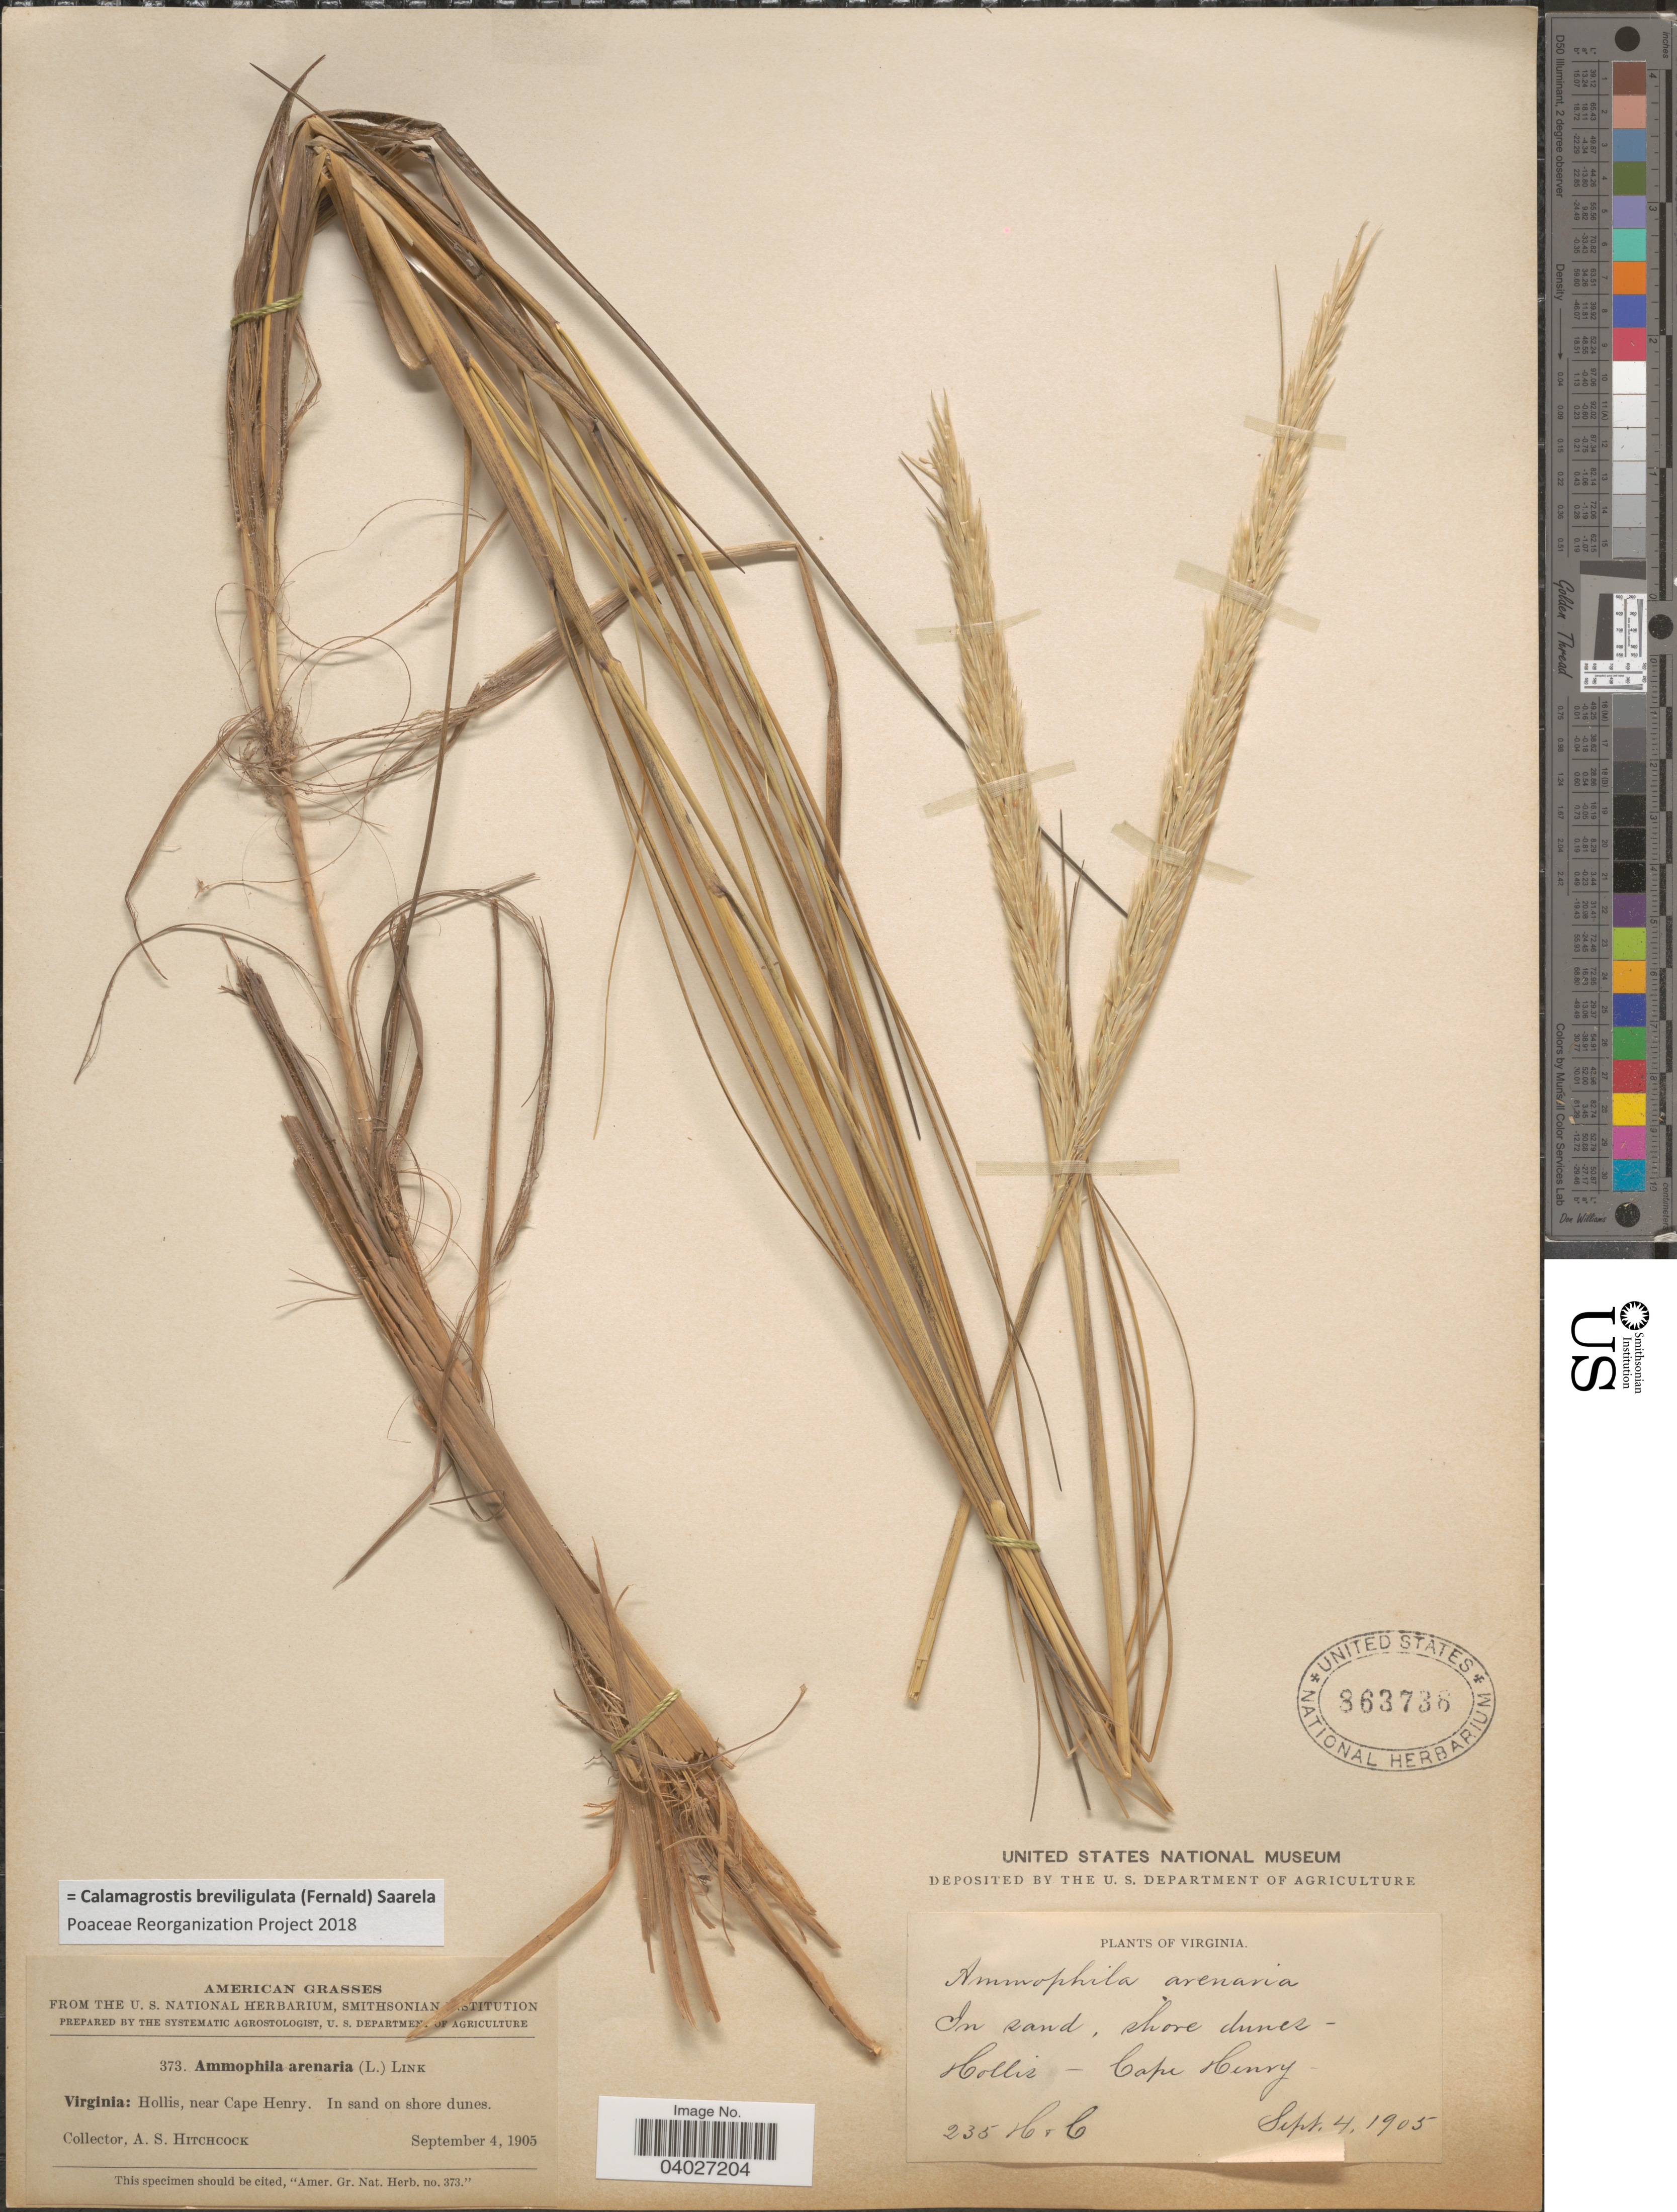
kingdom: Plantae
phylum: Tracheophyta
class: Liliopsida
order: Poales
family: Poaceae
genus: Calamagrostis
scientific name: Calamagrostis breviligulata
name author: (Fernald) Saarela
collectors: A. S. Hitchcock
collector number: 373/235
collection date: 1905-09-04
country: United States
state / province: Virginia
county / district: City of Virginia Beach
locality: Hollis, near Cape Henry. In sand on shore dunes.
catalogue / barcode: US 863736